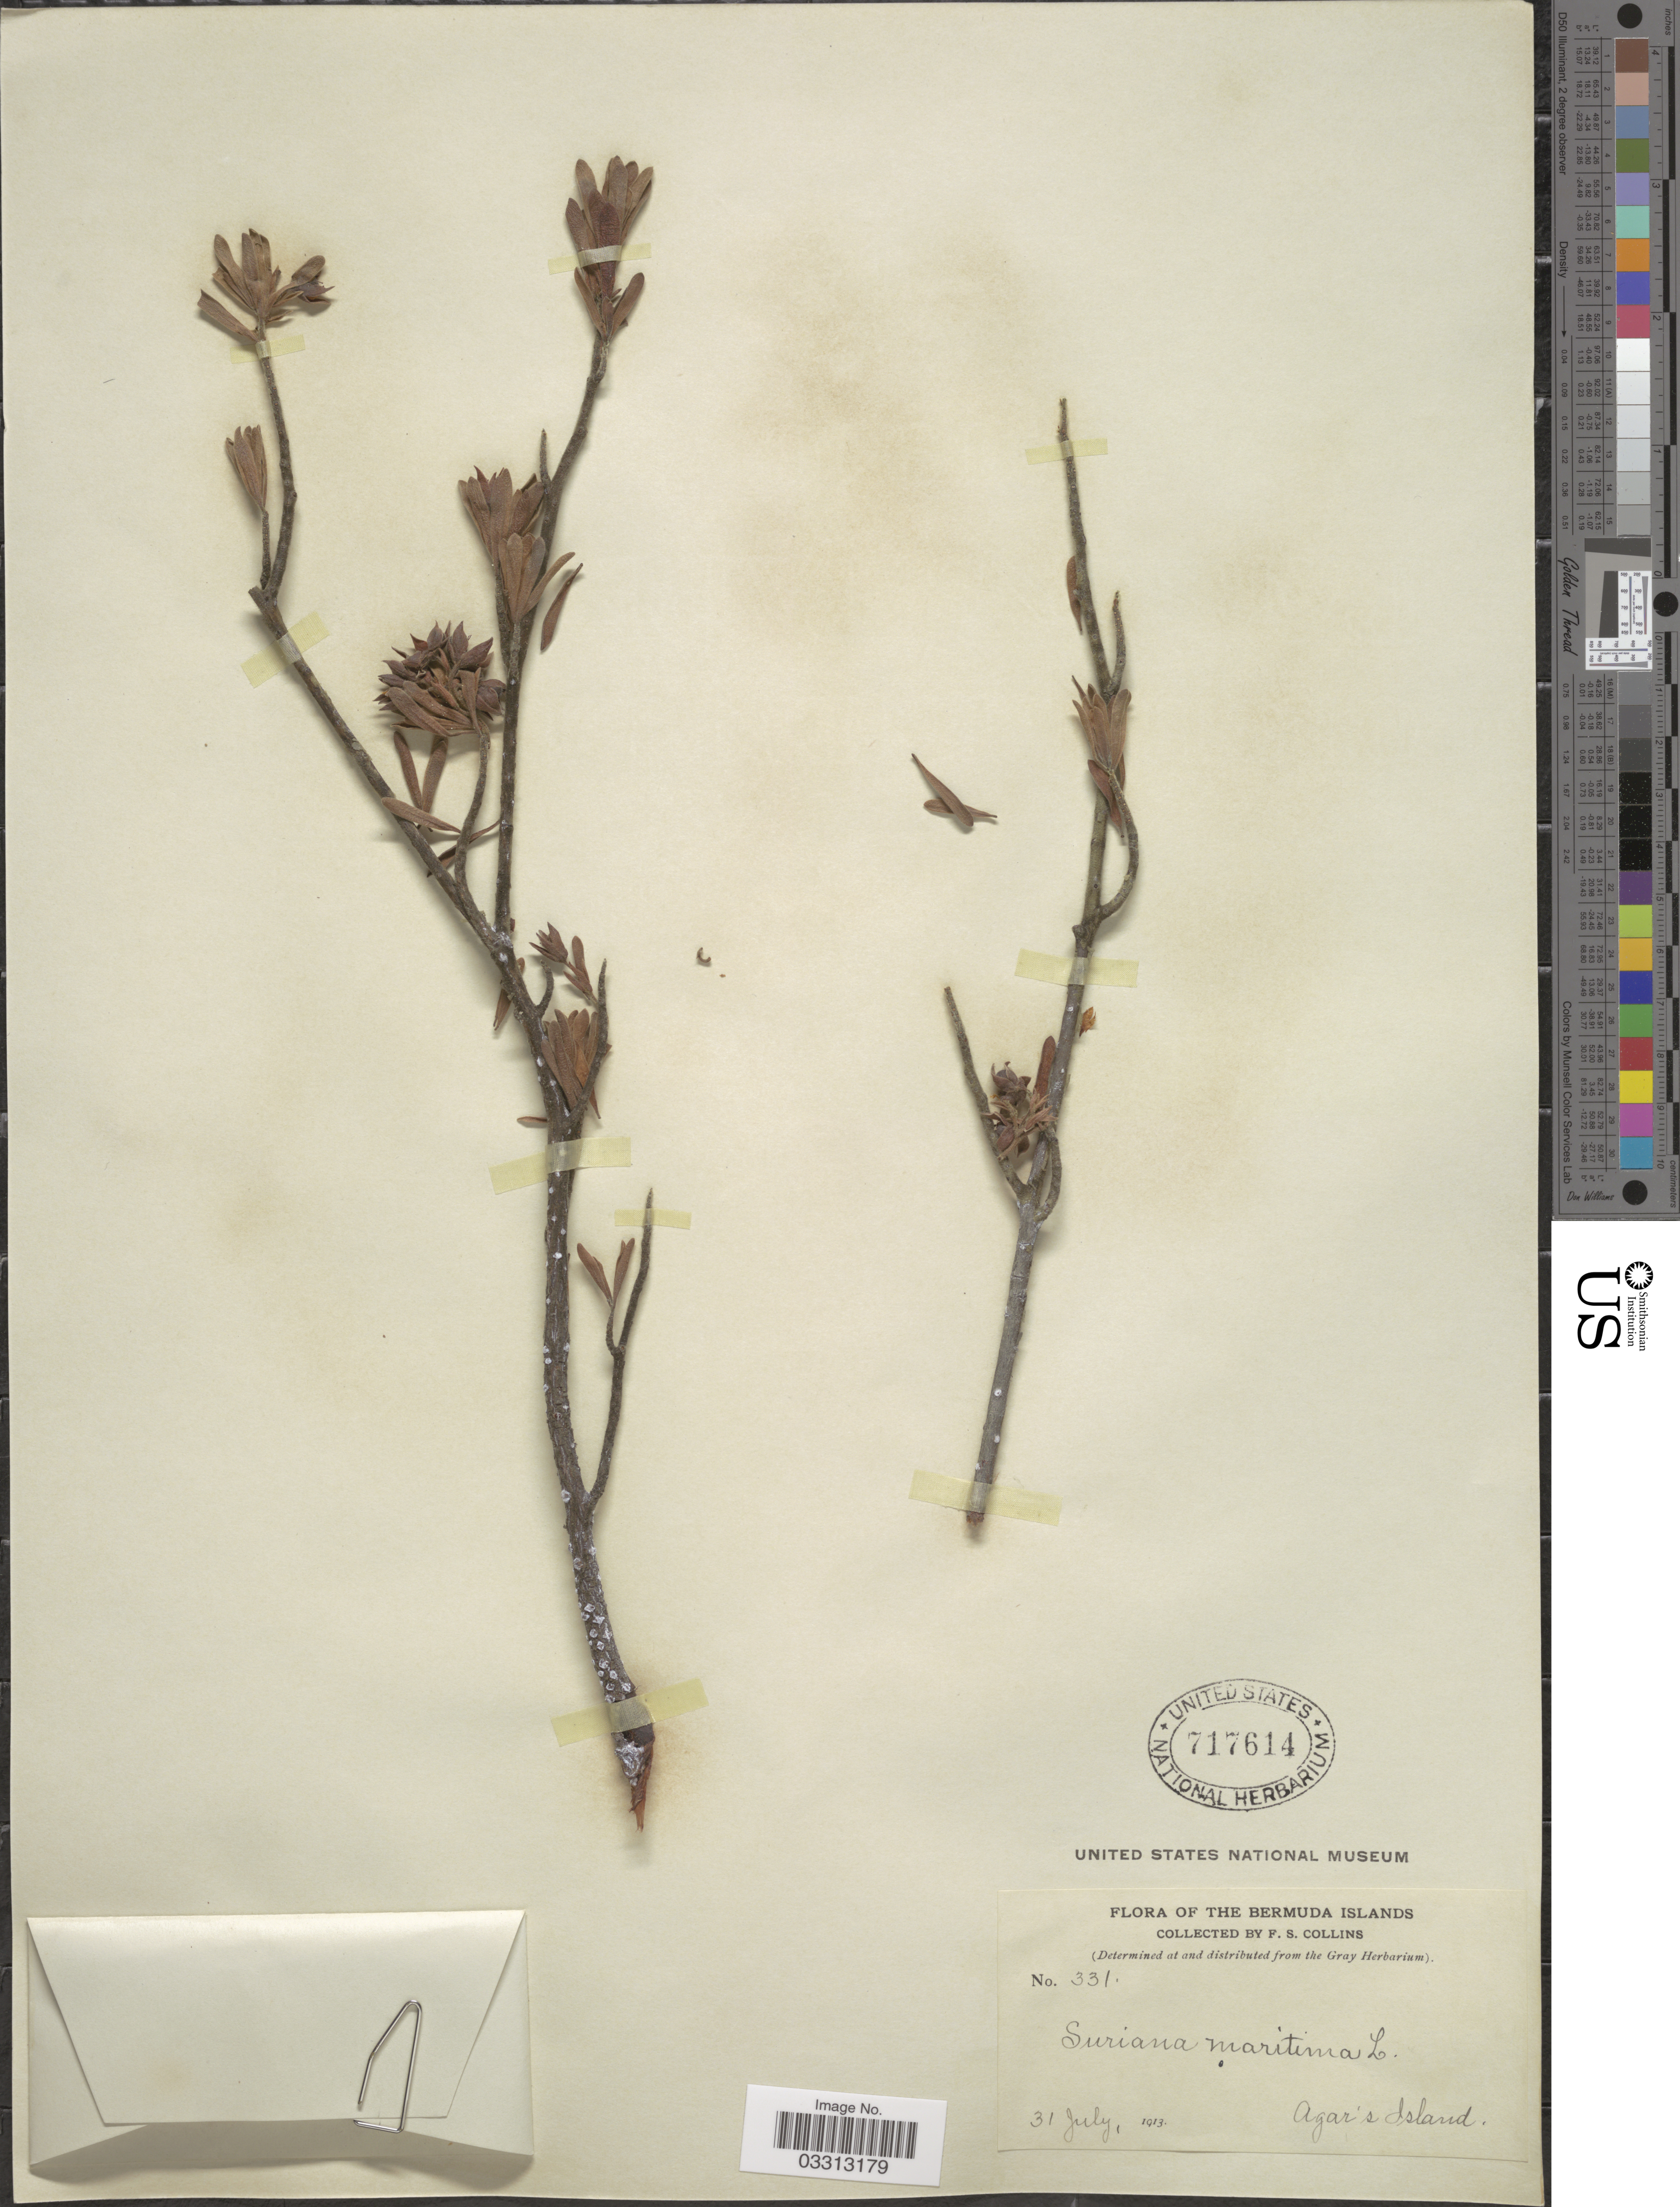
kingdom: Plantae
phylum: Tracheophyta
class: Magnoliopsida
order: Fabales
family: Surianaceae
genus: Suriana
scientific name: Suriana maritima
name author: L.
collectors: F. Collins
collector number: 331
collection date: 1913-07-31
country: Bermuda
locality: The Bermuda Islands. Agar's Island.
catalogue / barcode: US 717614